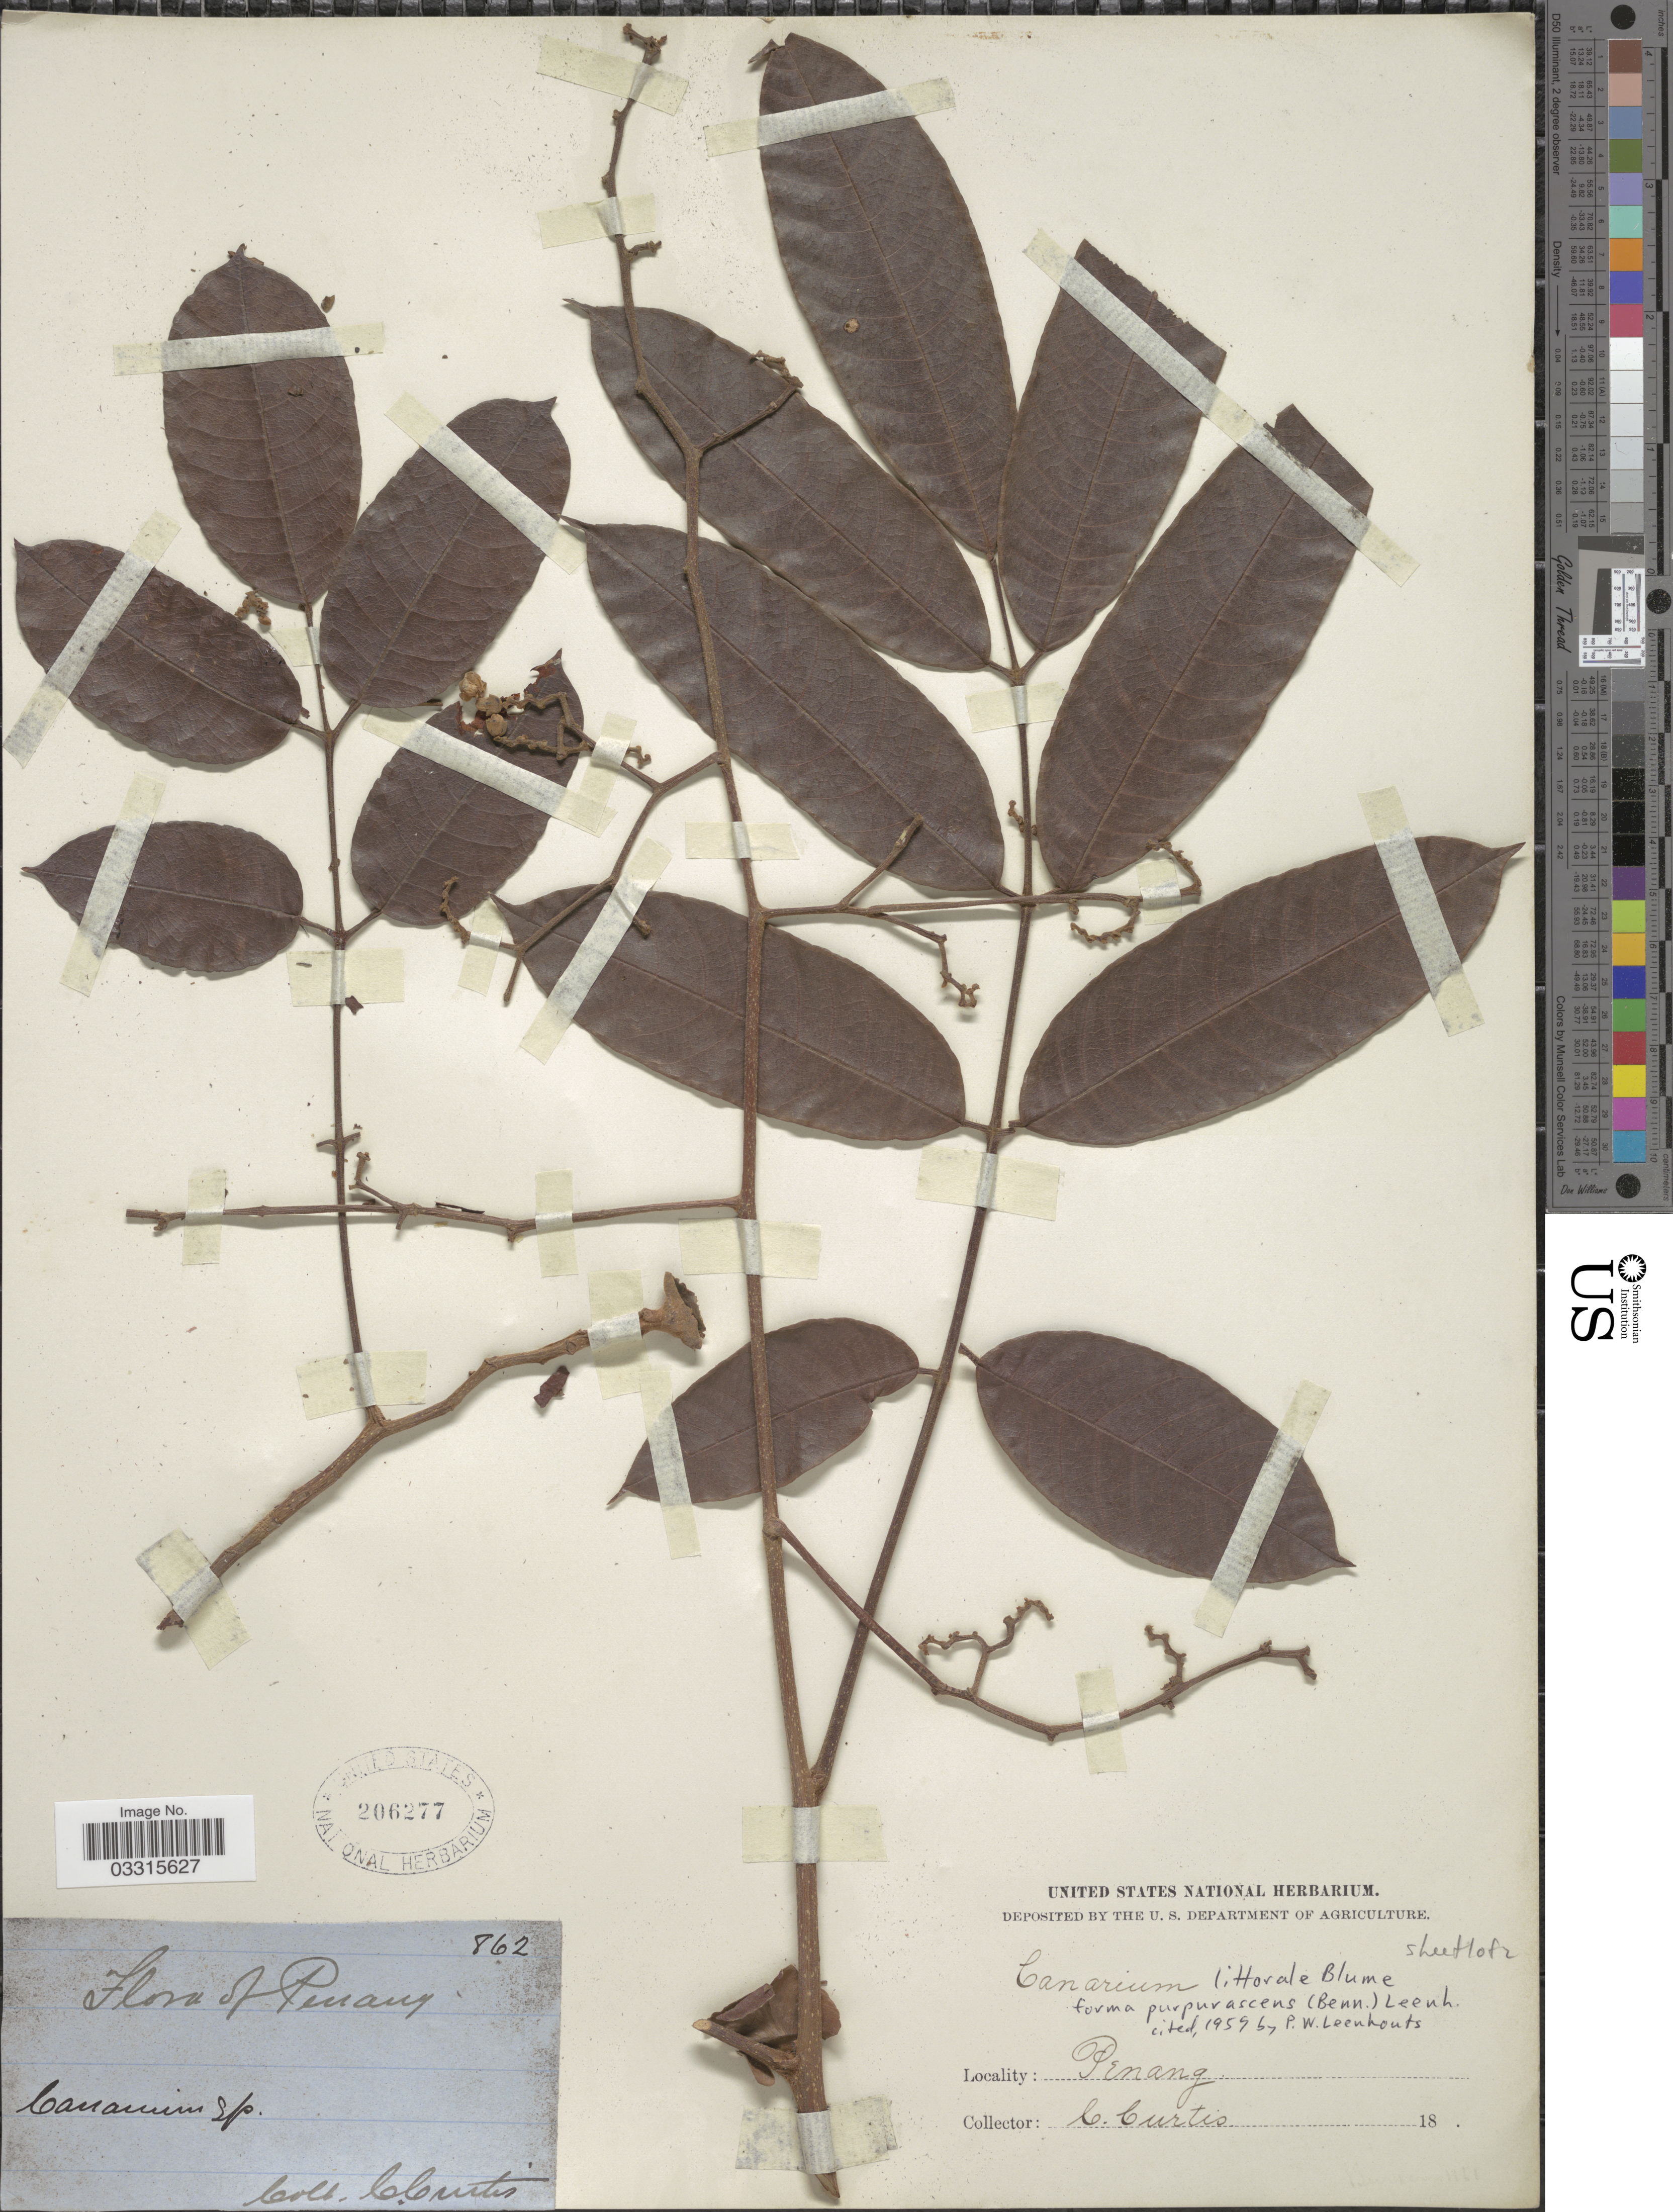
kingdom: Plantae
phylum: Tracheophyta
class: Magnoliopsida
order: Sapindales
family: Burseraceae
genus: Canarium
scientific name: Canarium littorale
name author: Blume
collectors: C. Curtis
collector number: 862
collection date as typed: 18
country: Malaysia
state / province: Pinang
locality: Penang.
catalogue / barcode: US 206277